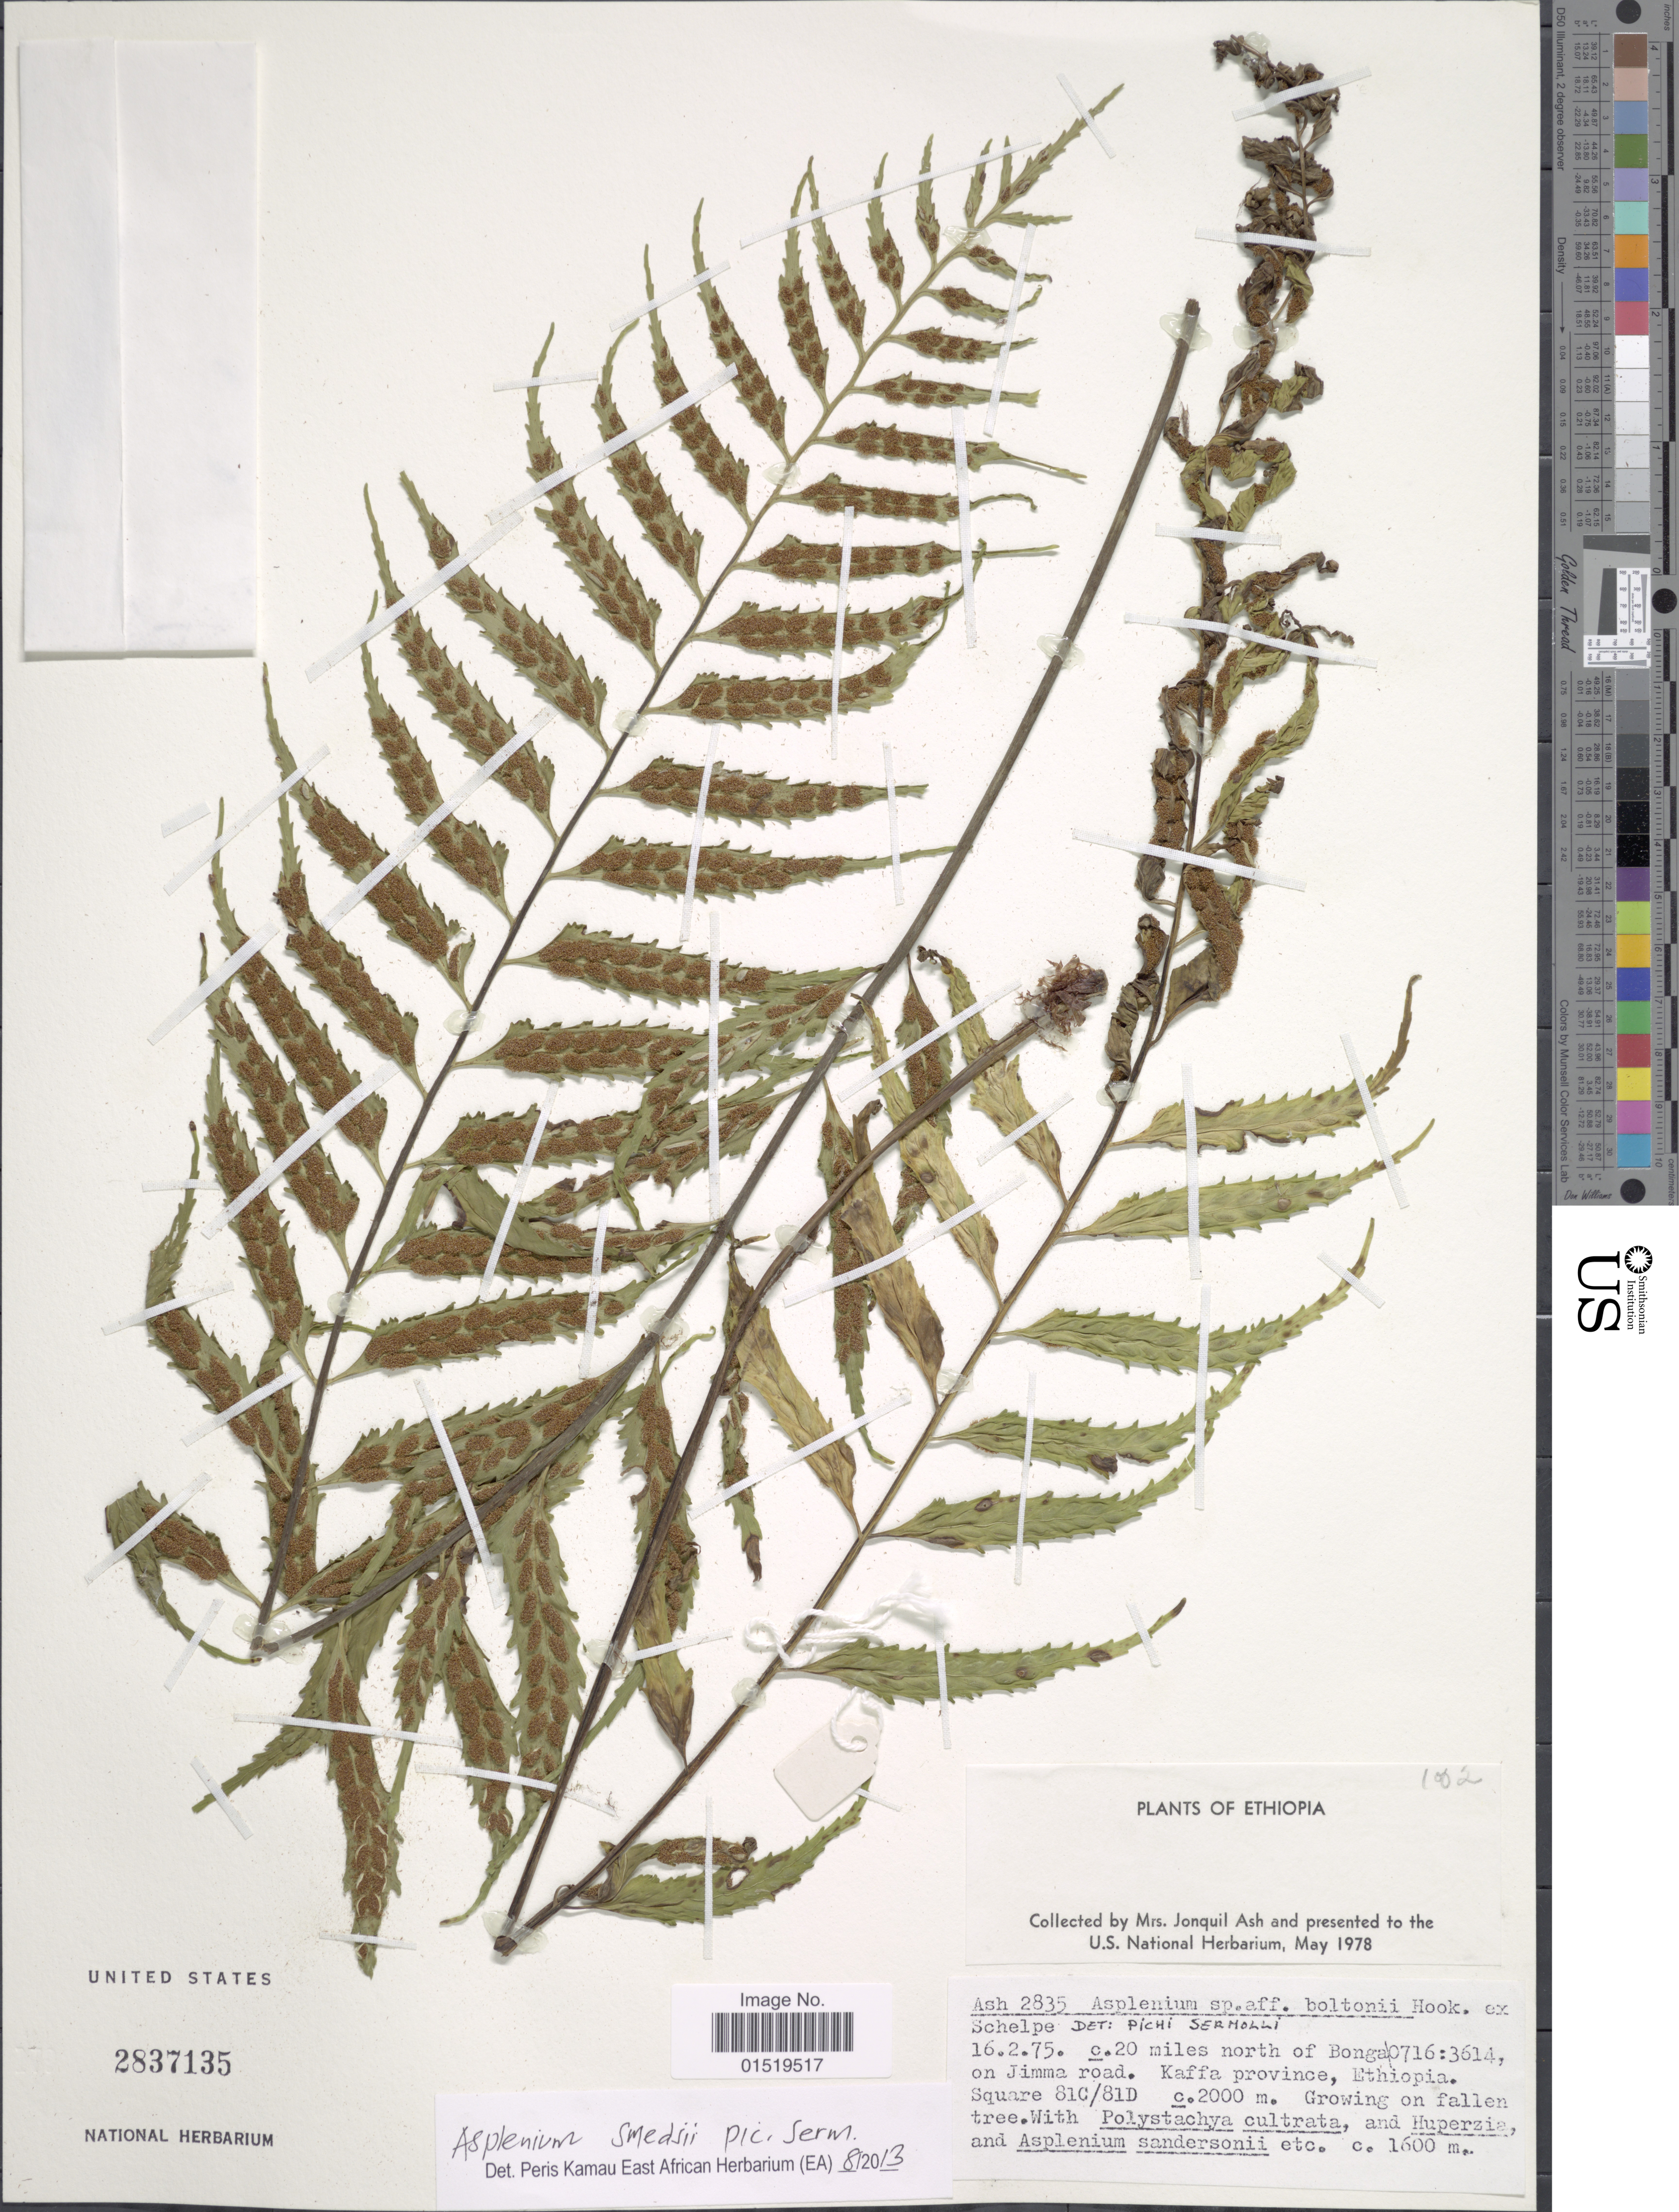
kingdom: Plantae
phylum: Tracheophyta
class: Polypodiopsida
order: Polypodiales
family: Aspleniaceae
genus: Asplenium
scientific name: Asplenium smedsii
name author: Pic. Serm.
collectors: J. Ash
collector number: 2835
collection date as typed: Transcribed d/m/y: 16/2/75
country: Ethiopia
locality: C. 20 miles north of Bonga, 0716:3614, on Jimma road. Kaffa province.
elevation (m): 2000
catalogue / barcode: US 2837135